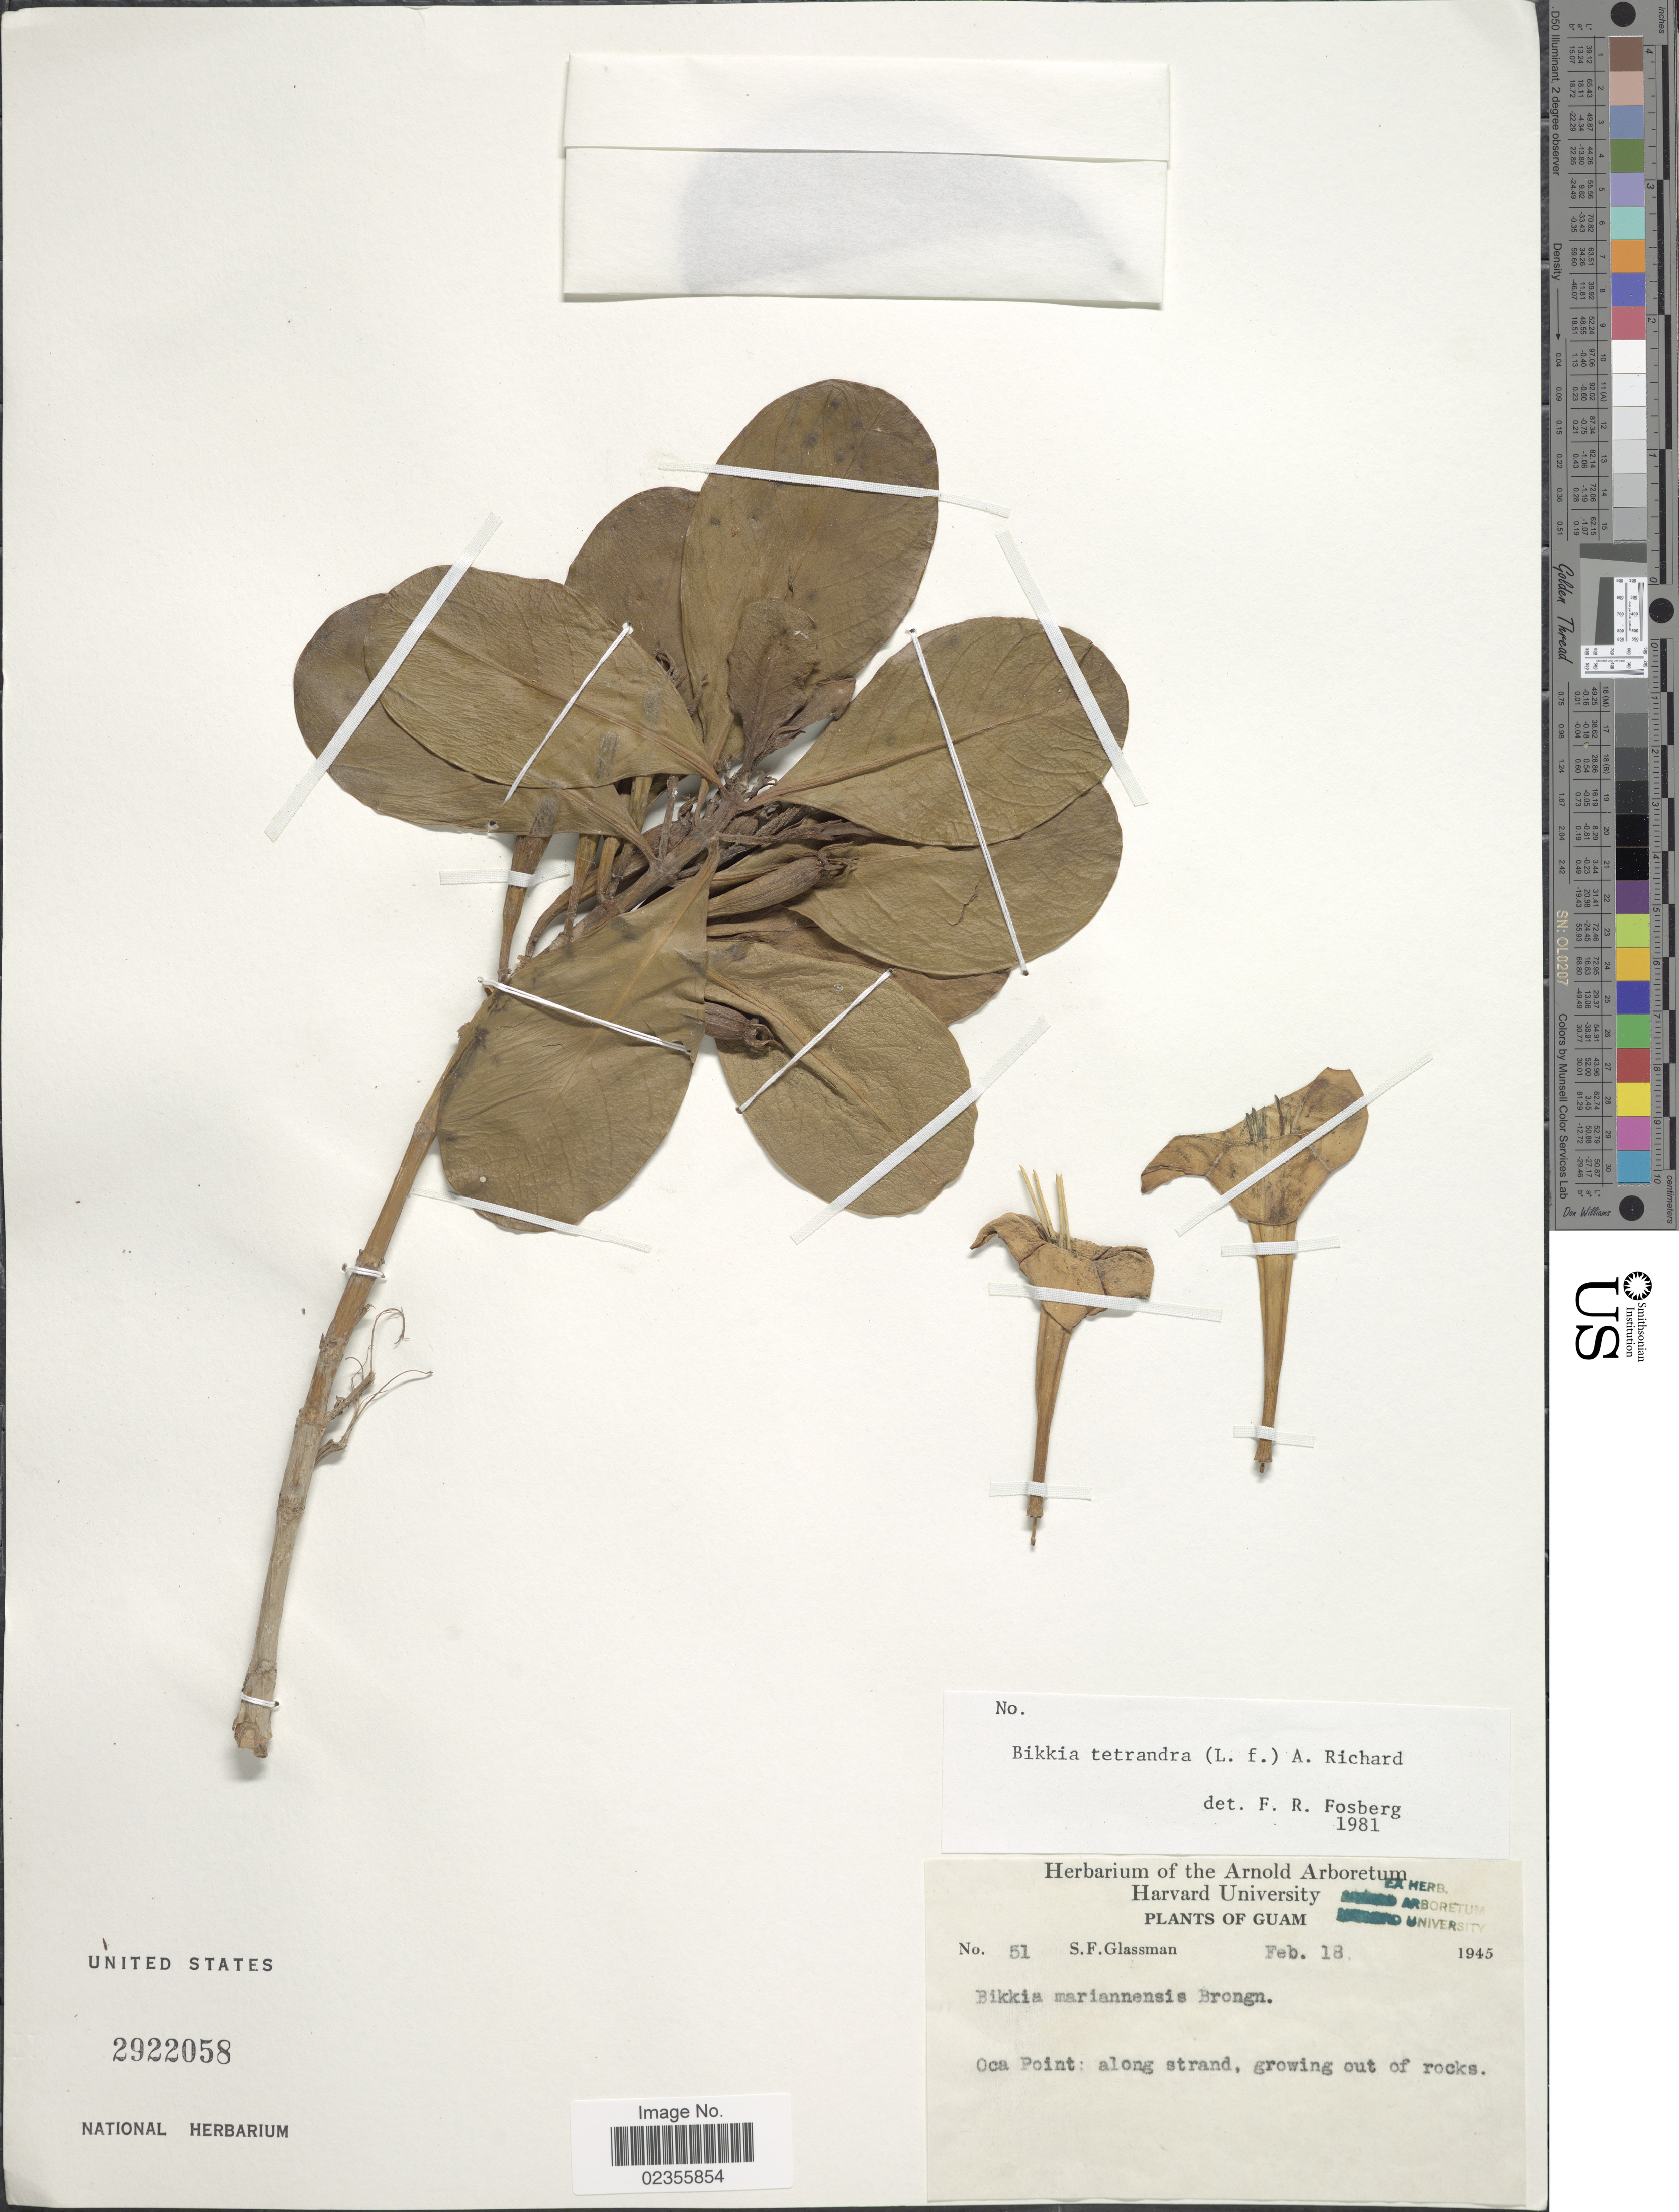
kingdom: Plantae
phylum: Tracheophyta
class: Magnoliopsida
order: Gentianales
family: Rubiaceae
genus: Bikkia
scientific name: Bikkia tetrandra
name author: (L. f.) A. Rich.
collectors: S. F. Glassman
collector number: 51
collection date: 1945-02-18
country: Guam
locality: Oca Point: along strand, growing out of rocks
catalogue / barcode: US 2922058